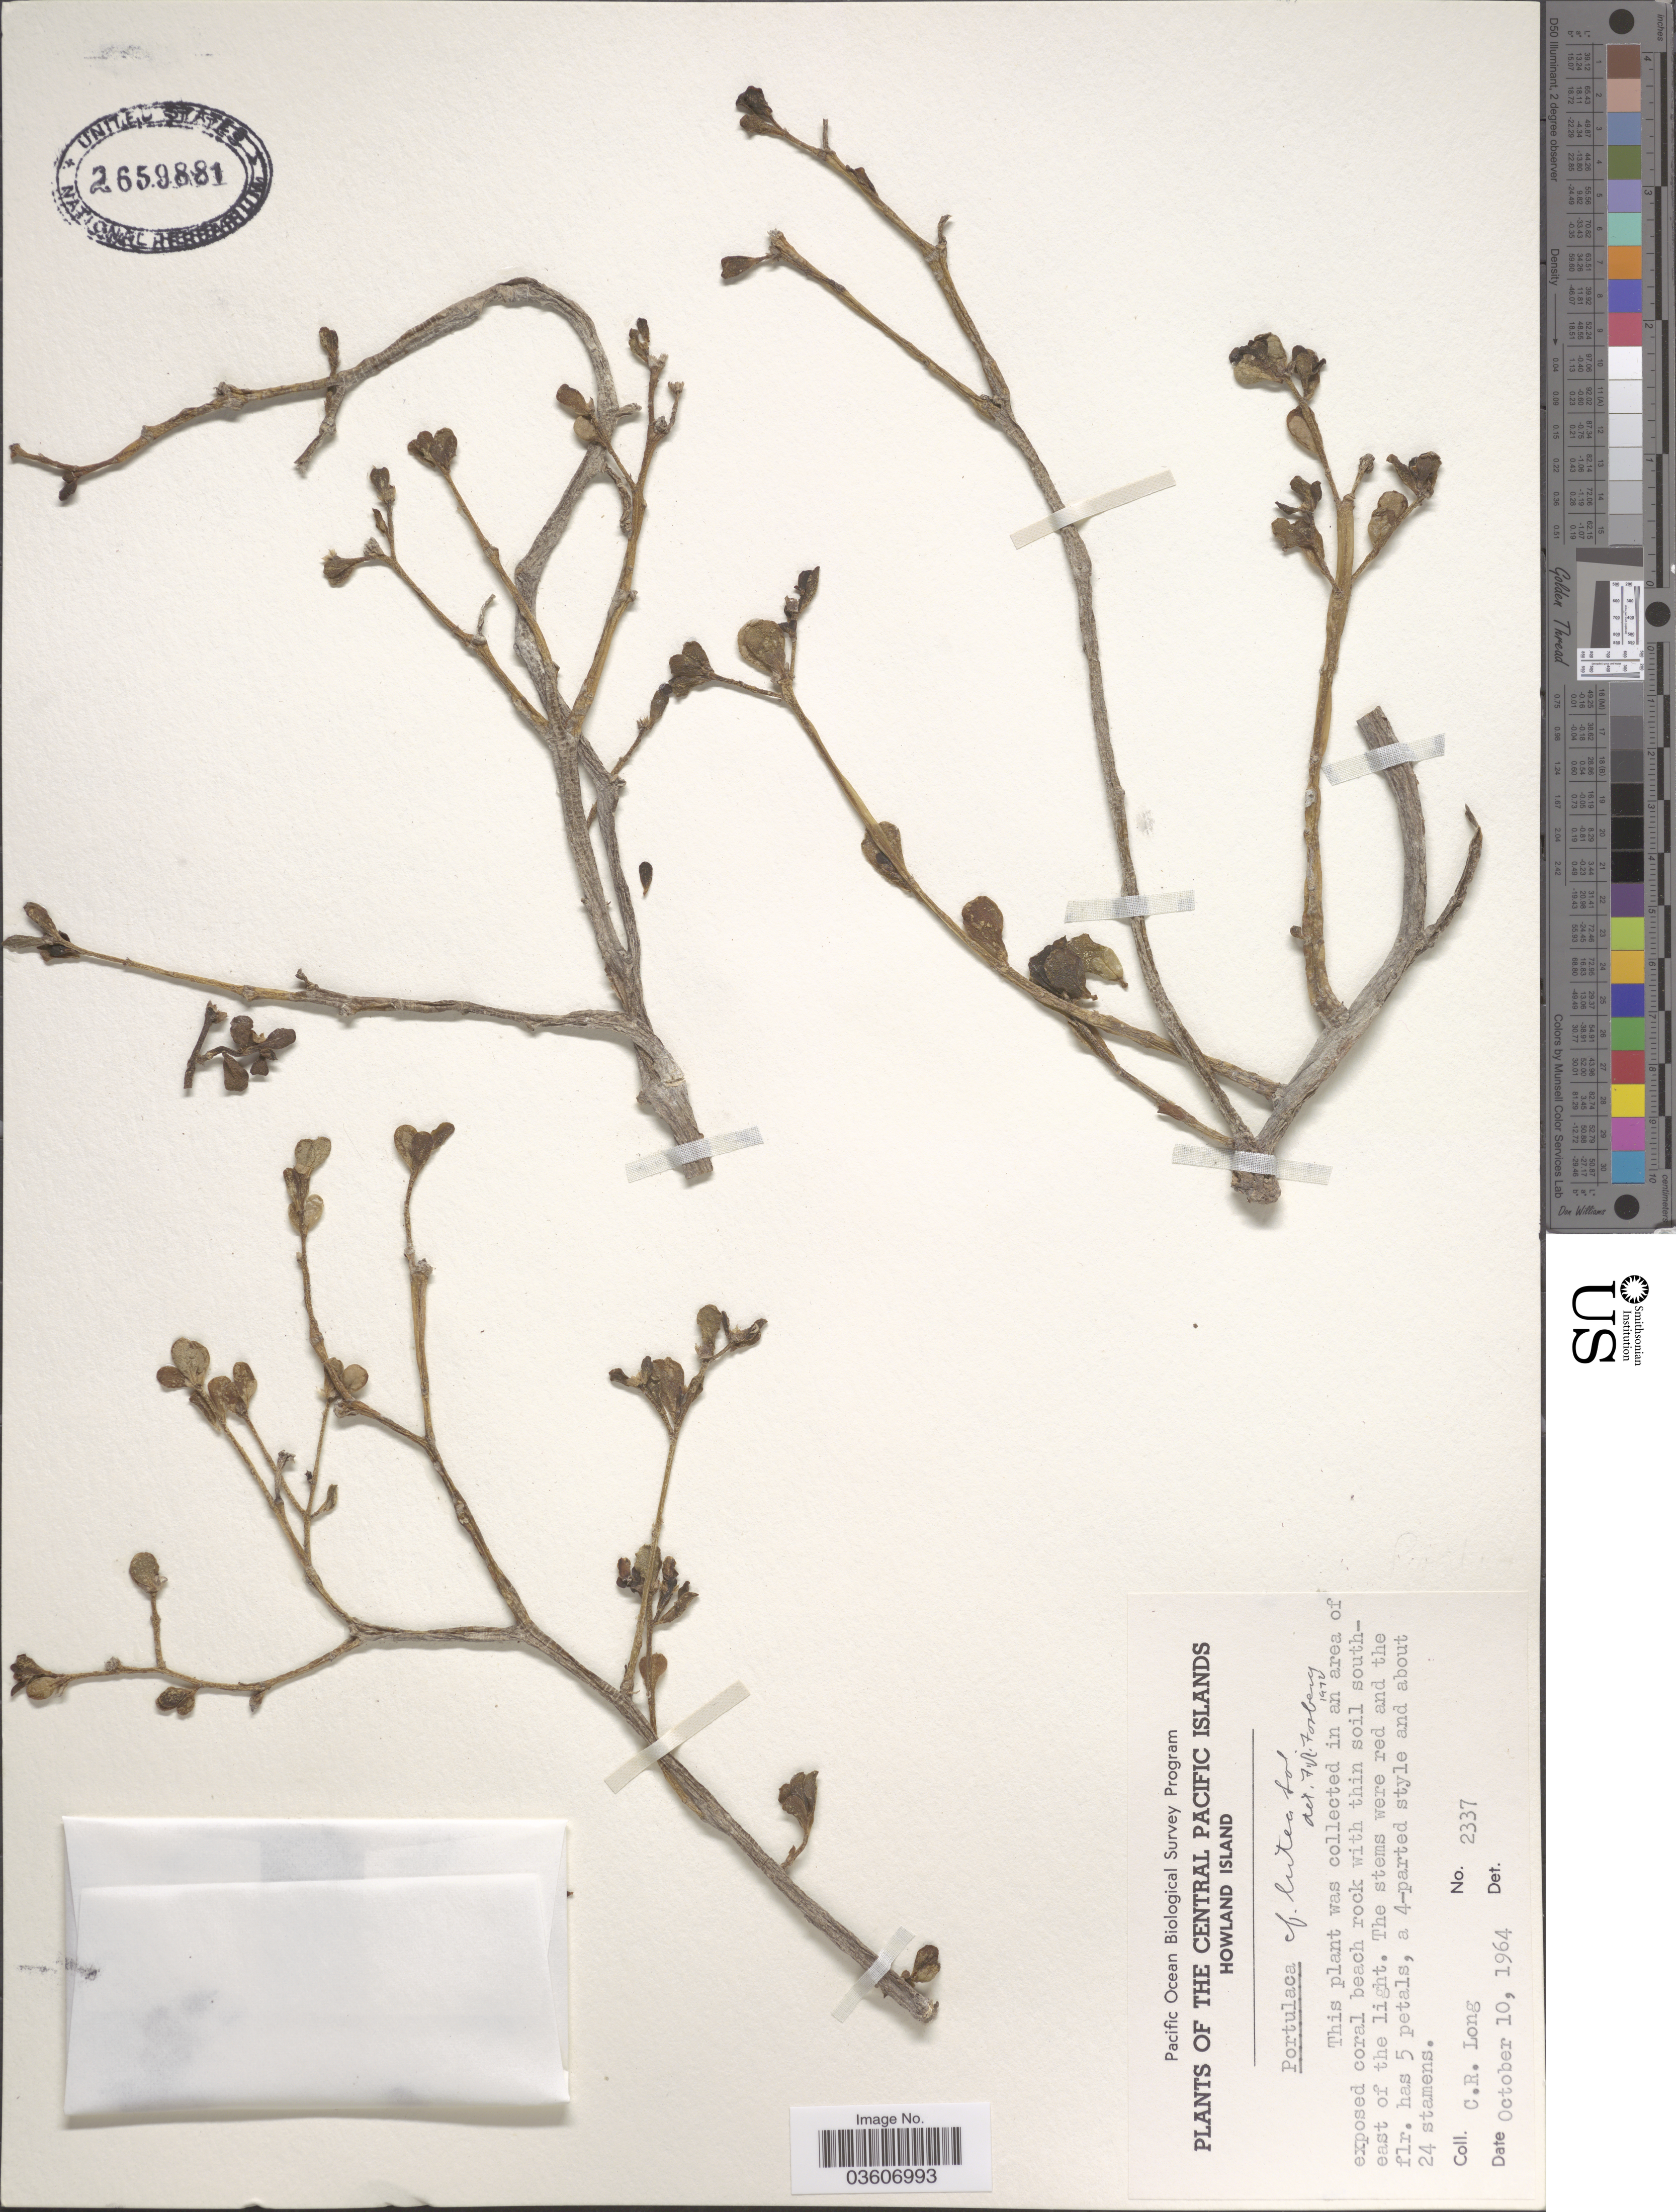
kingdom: Plantae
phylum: Tracheophyta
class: Magnoliopsida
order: Caryophyllales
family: Portulacaceae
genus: Portulaca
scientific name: Portulaca lutea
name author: Sol. ex G. Forst.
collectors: C. R. Long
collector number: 2337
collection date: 1964-10-10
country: U.S. Administered Pacific Islands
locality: The Central Pacific Islands. Howland Island. In an area of exposed coral beach rock with thin soil south-east of the light.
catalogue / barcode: US 2659881